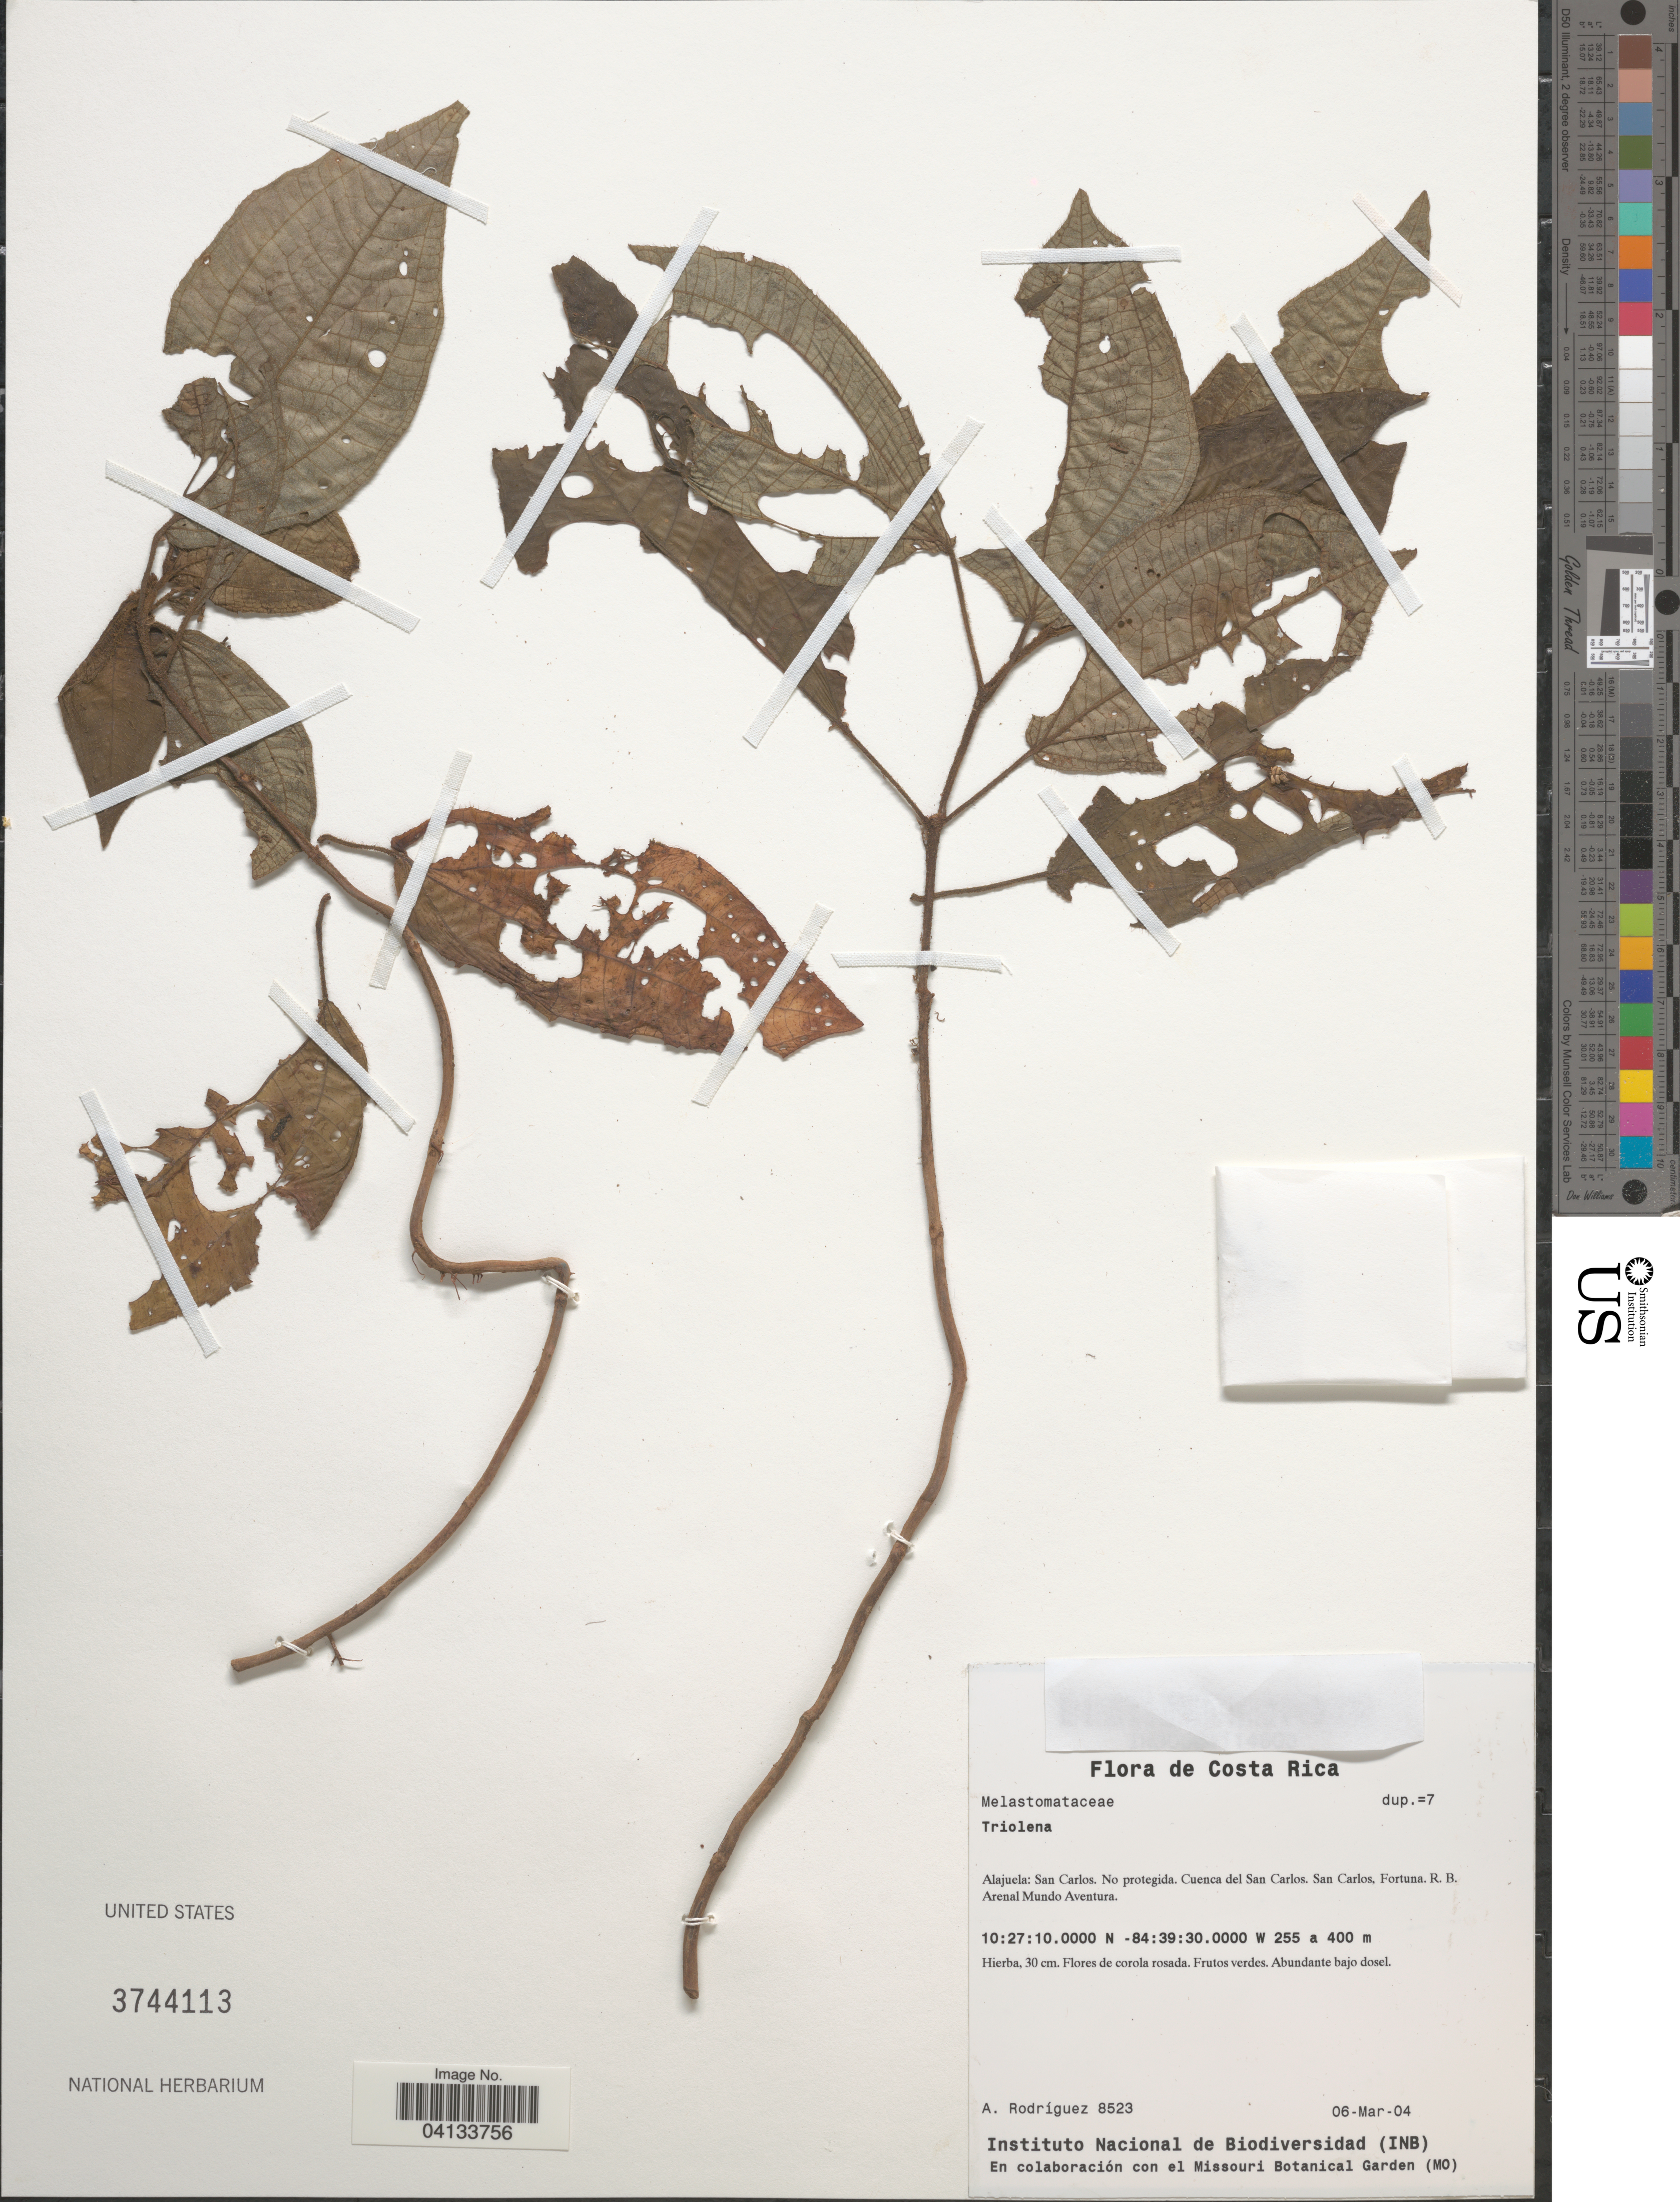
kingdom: Plantae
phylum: Tracheophyta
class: Magnoliopsida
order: Myrtales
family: Melastomataceae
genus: Triolena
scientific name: Triolena sp.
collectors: A. Rodríguez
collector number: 8523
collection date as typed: Transcribed d/m/y: 6/3/4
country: Costa Rica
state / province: Alajuela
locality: San Carlos. No protegida. Cuenca del San Carlos. San Carlos, Fortuna. R. B. Arenal Mundo Aventura.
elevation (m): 255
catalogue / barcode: US 3744113